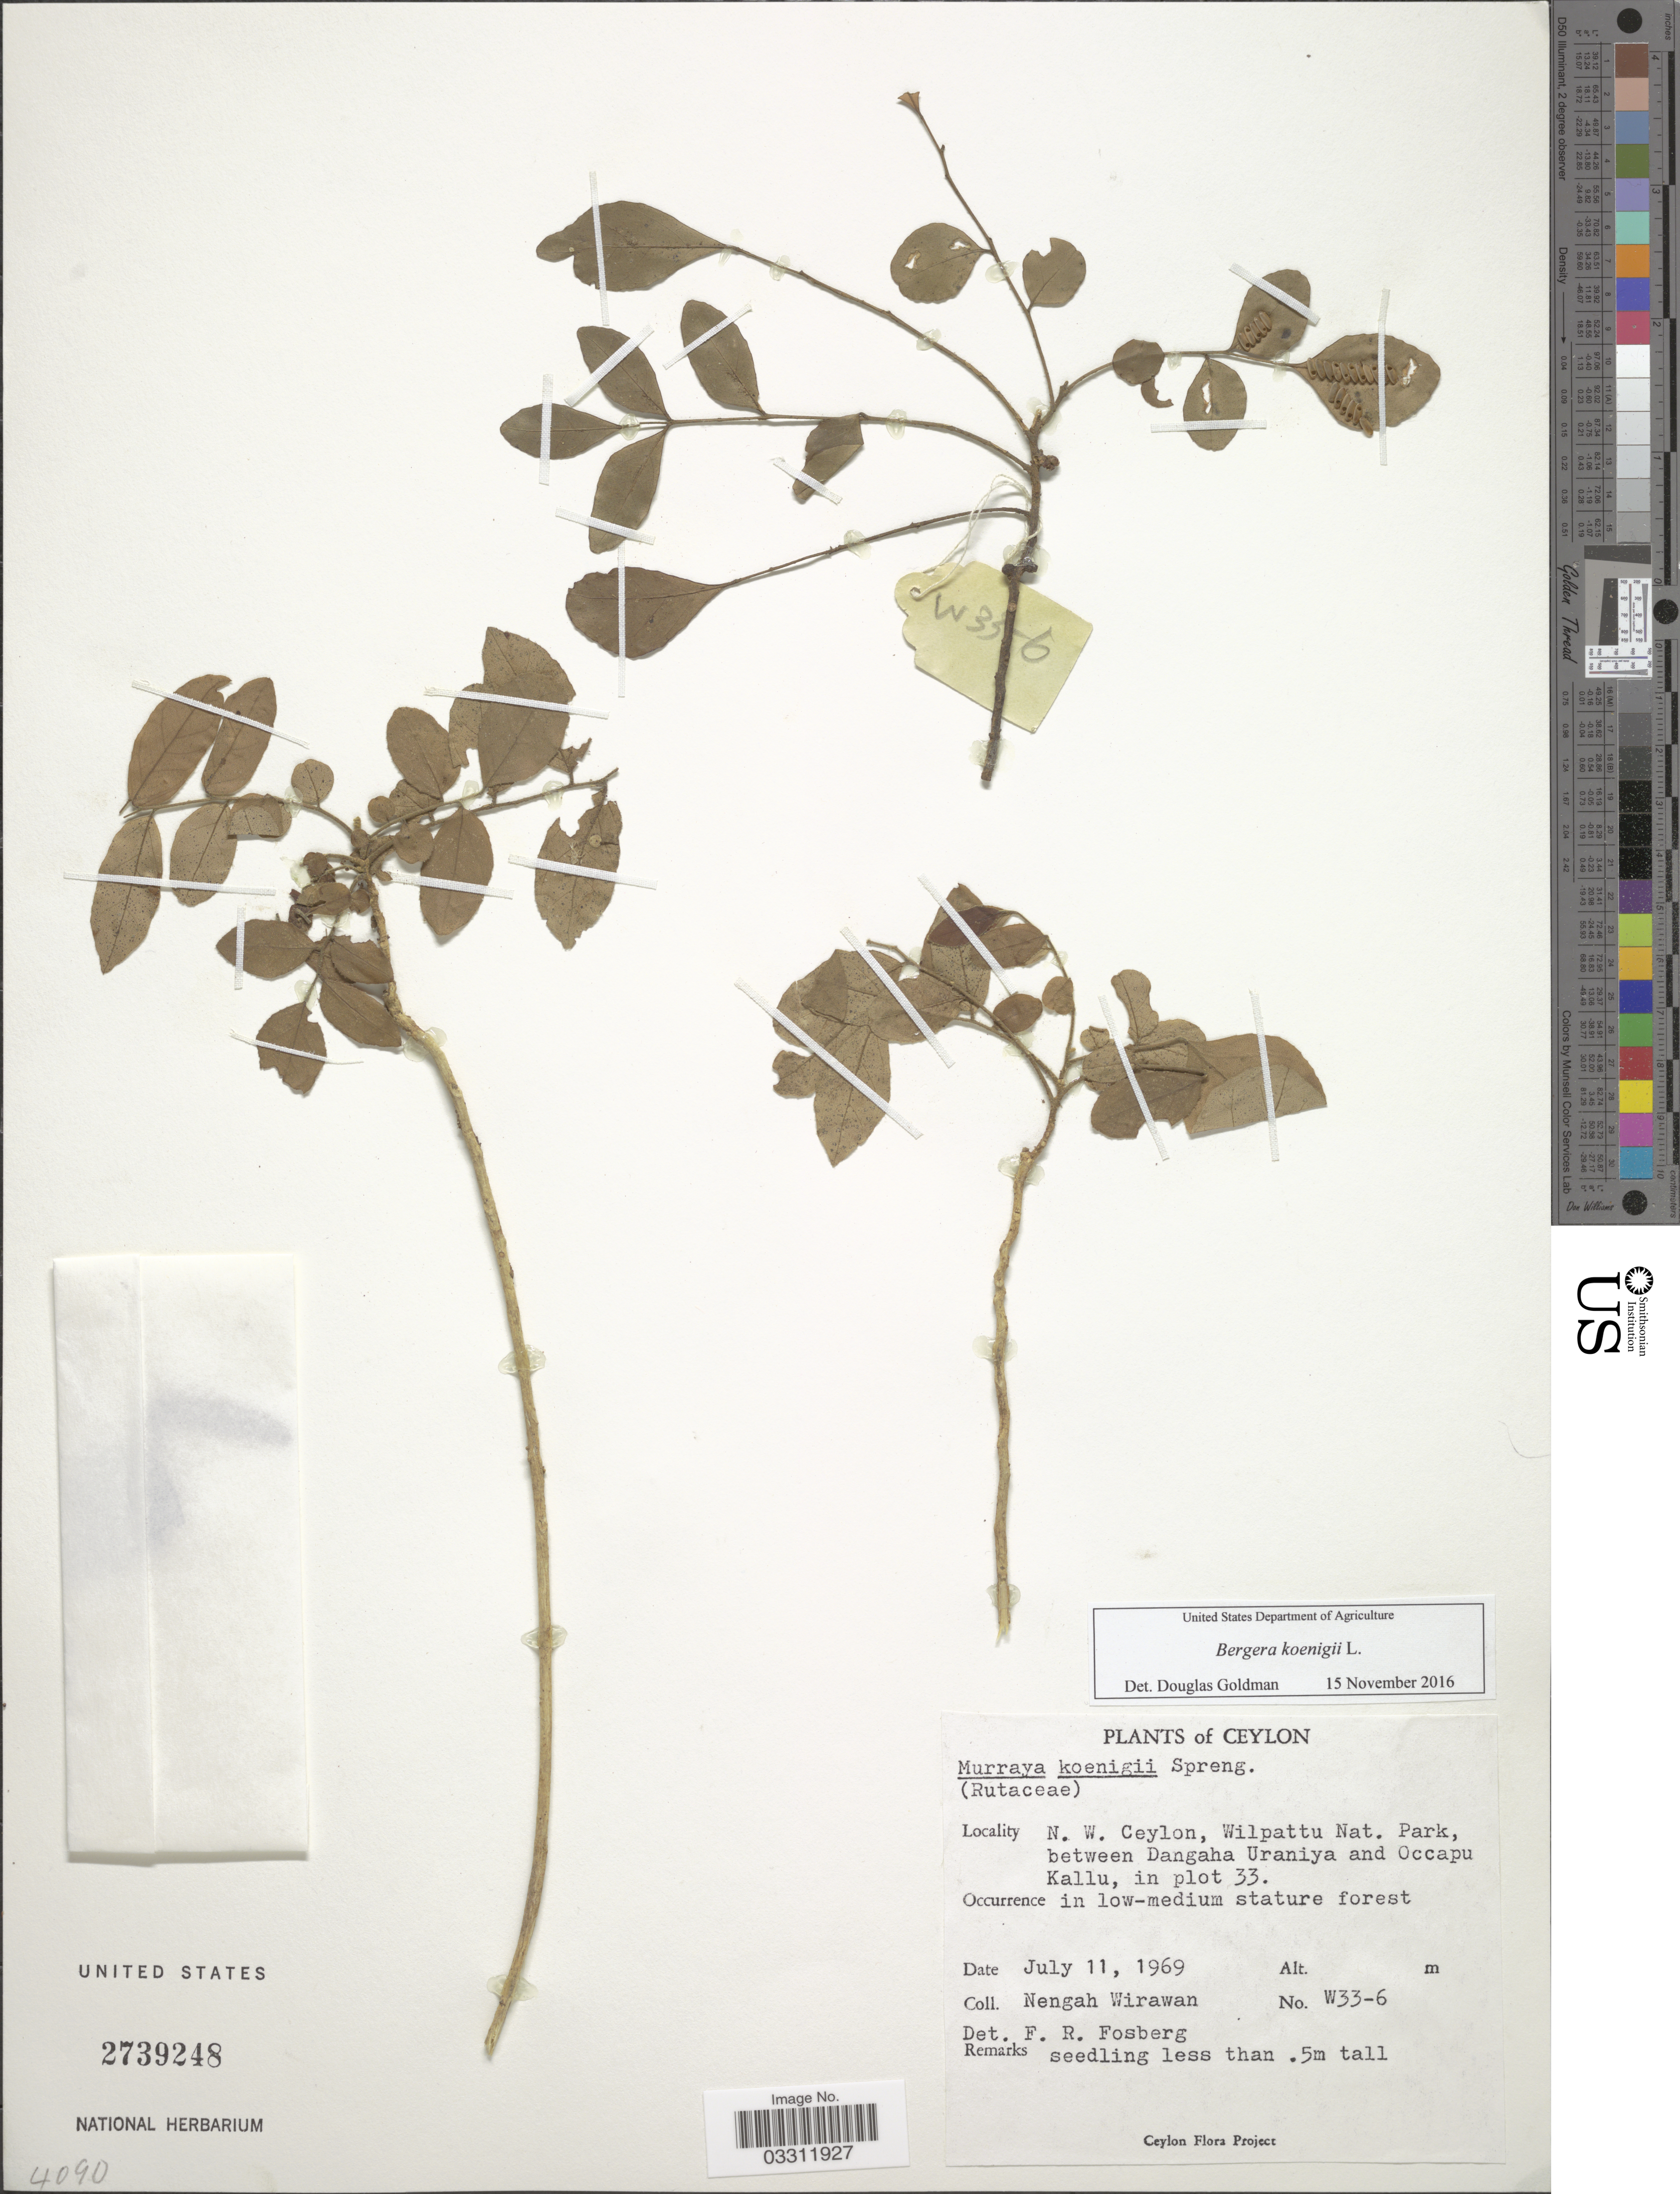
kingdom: Plantae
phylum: Tracheophyta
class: Magnoliopsida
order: Sapindales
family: Rutaceae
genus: Bergera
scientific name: Bergera koenigii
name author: L.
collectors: N. Wirawan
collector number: W33-6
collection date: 1969-07-11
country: Sri Lanka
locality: Ceylon. N. W. Ceylon, Wilpattu Nat. Park, between Dangaha Uraniya and Occapu Kallu, in plot 33.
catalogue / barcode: US 2739248